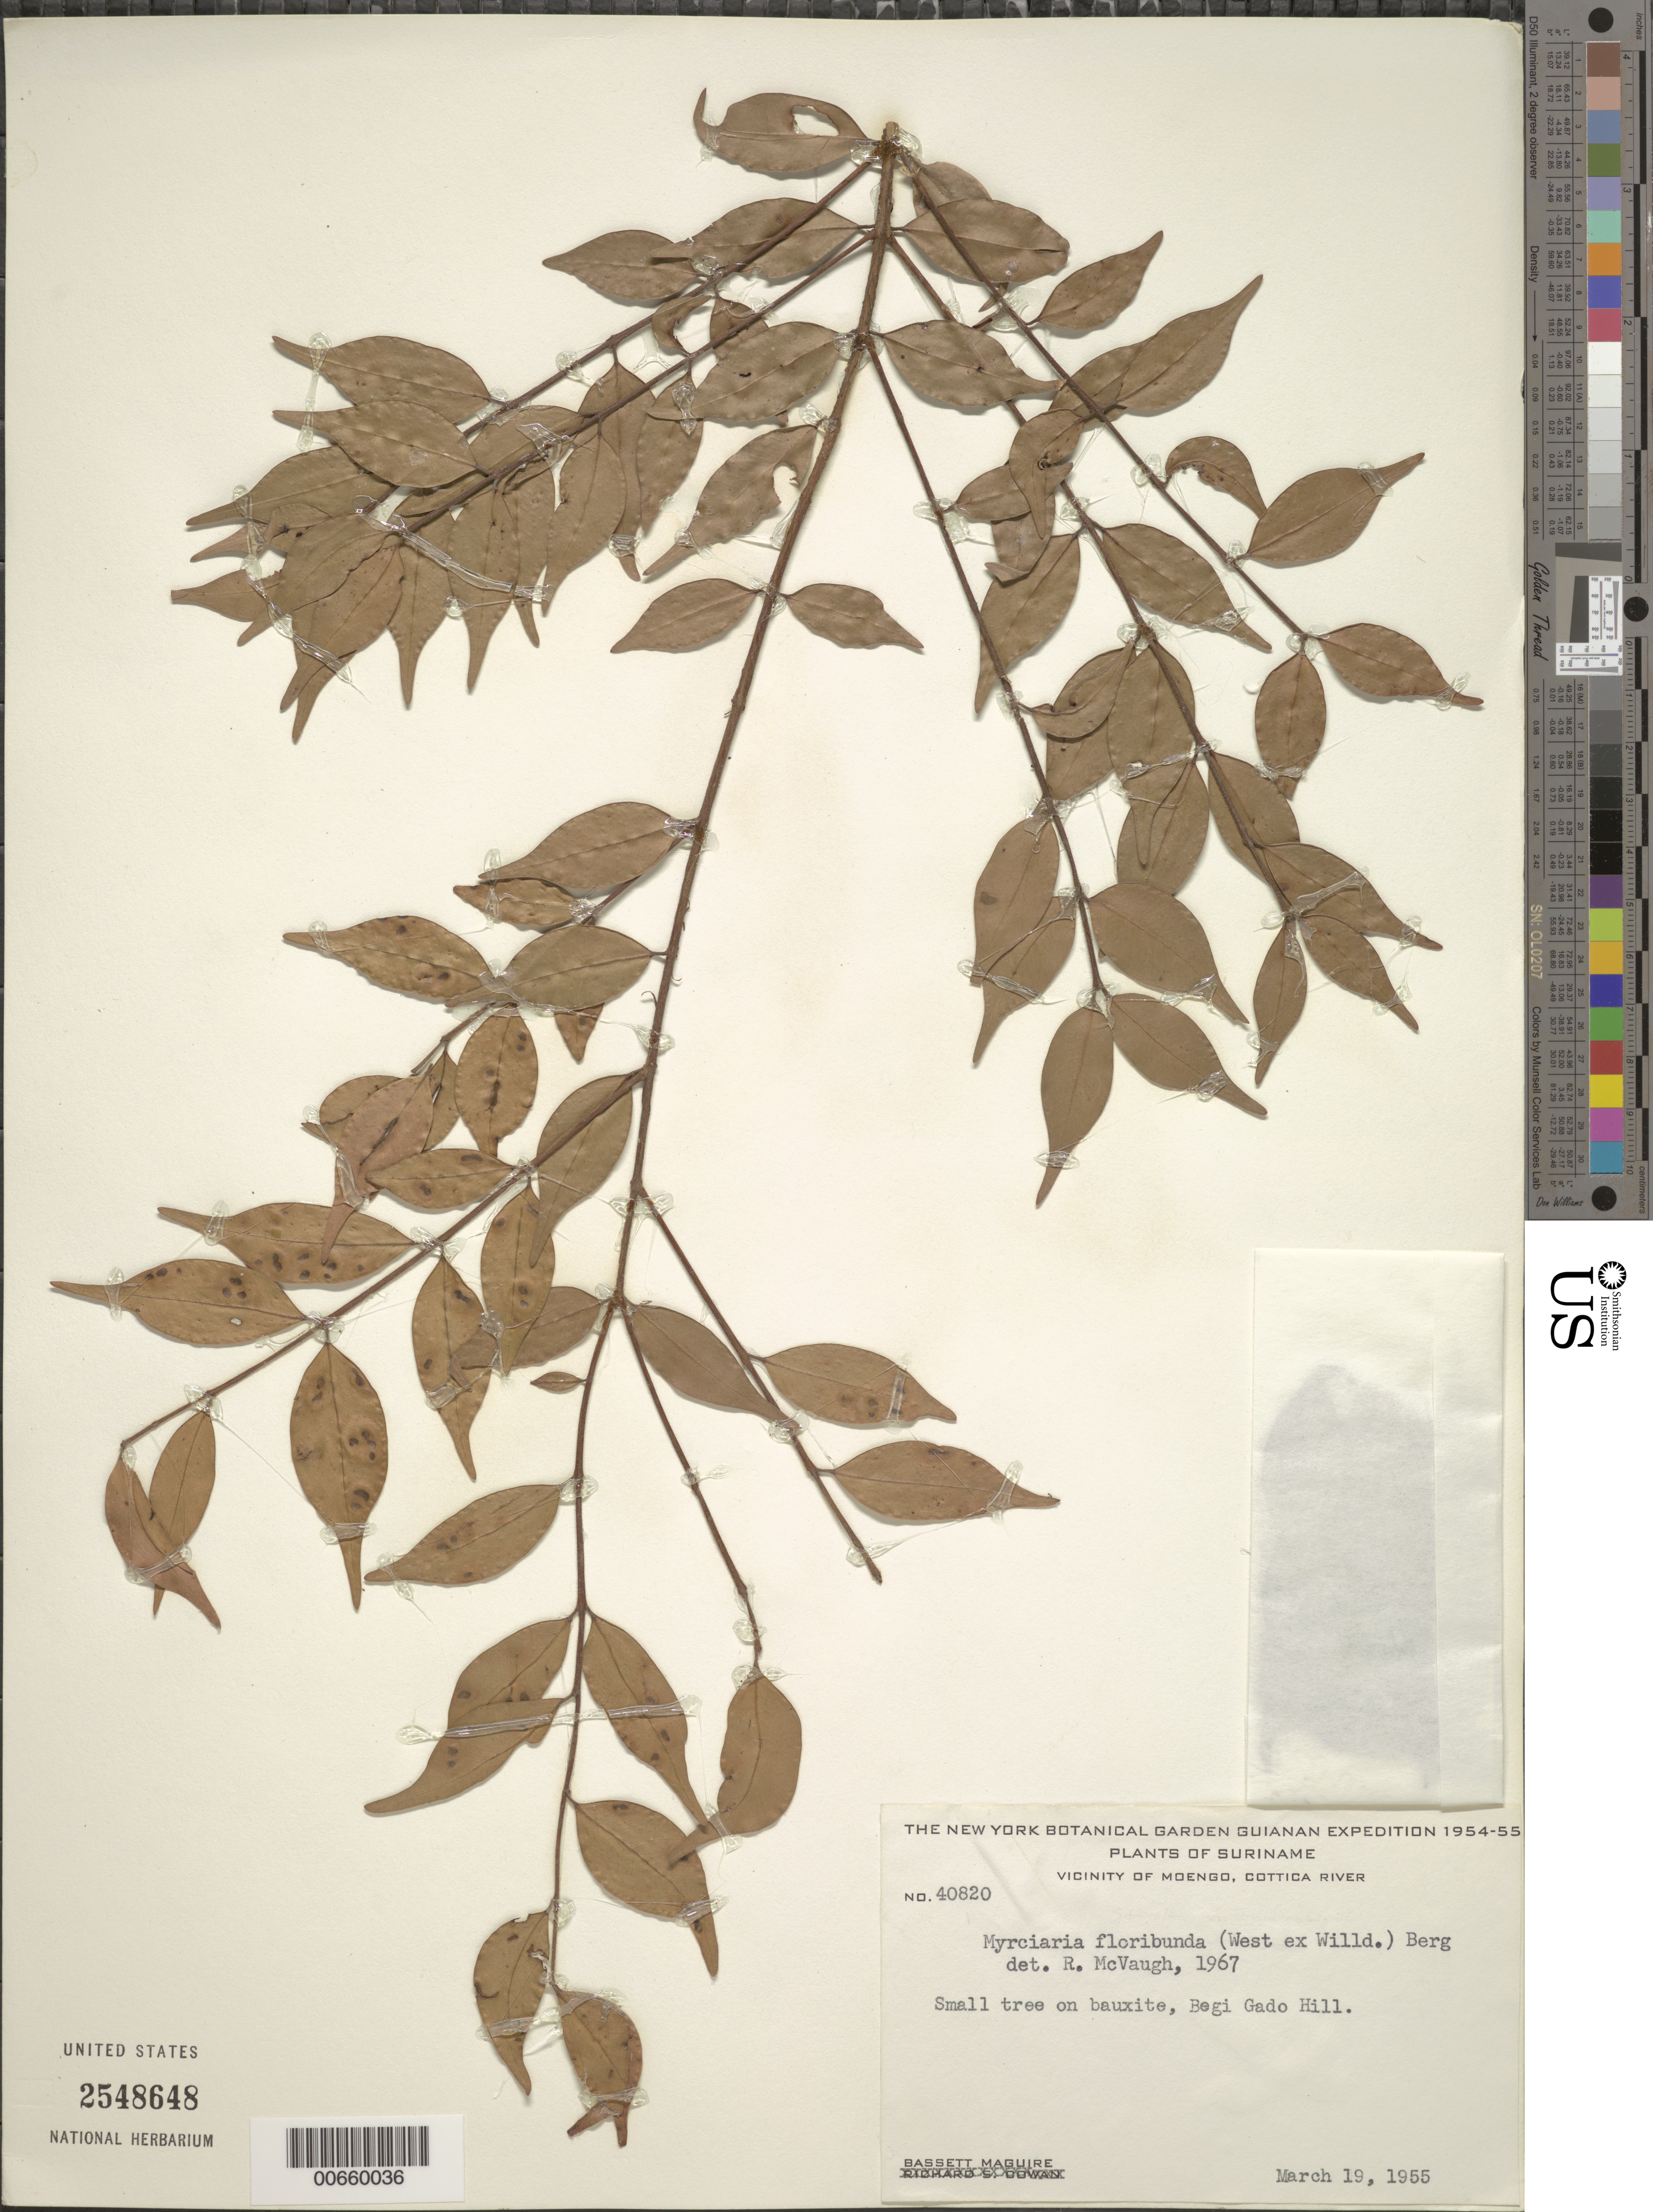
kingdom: Plantae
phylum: Tracheophyta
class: Magnoliopsida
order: Myrtales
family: Myrtaceae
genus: Myrciaria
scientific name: Myrciaria floribunda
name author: (H. West ex Willd.) O. Berg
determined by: McVaugh, R.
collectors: B. Maguire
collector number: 40820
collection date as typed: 19-Mar-55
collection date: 1955-03-19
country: Suriname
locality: Cottica River, vic. of Moengo, Begi Gado Hill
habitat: On bauxite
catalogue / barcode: US 2548648